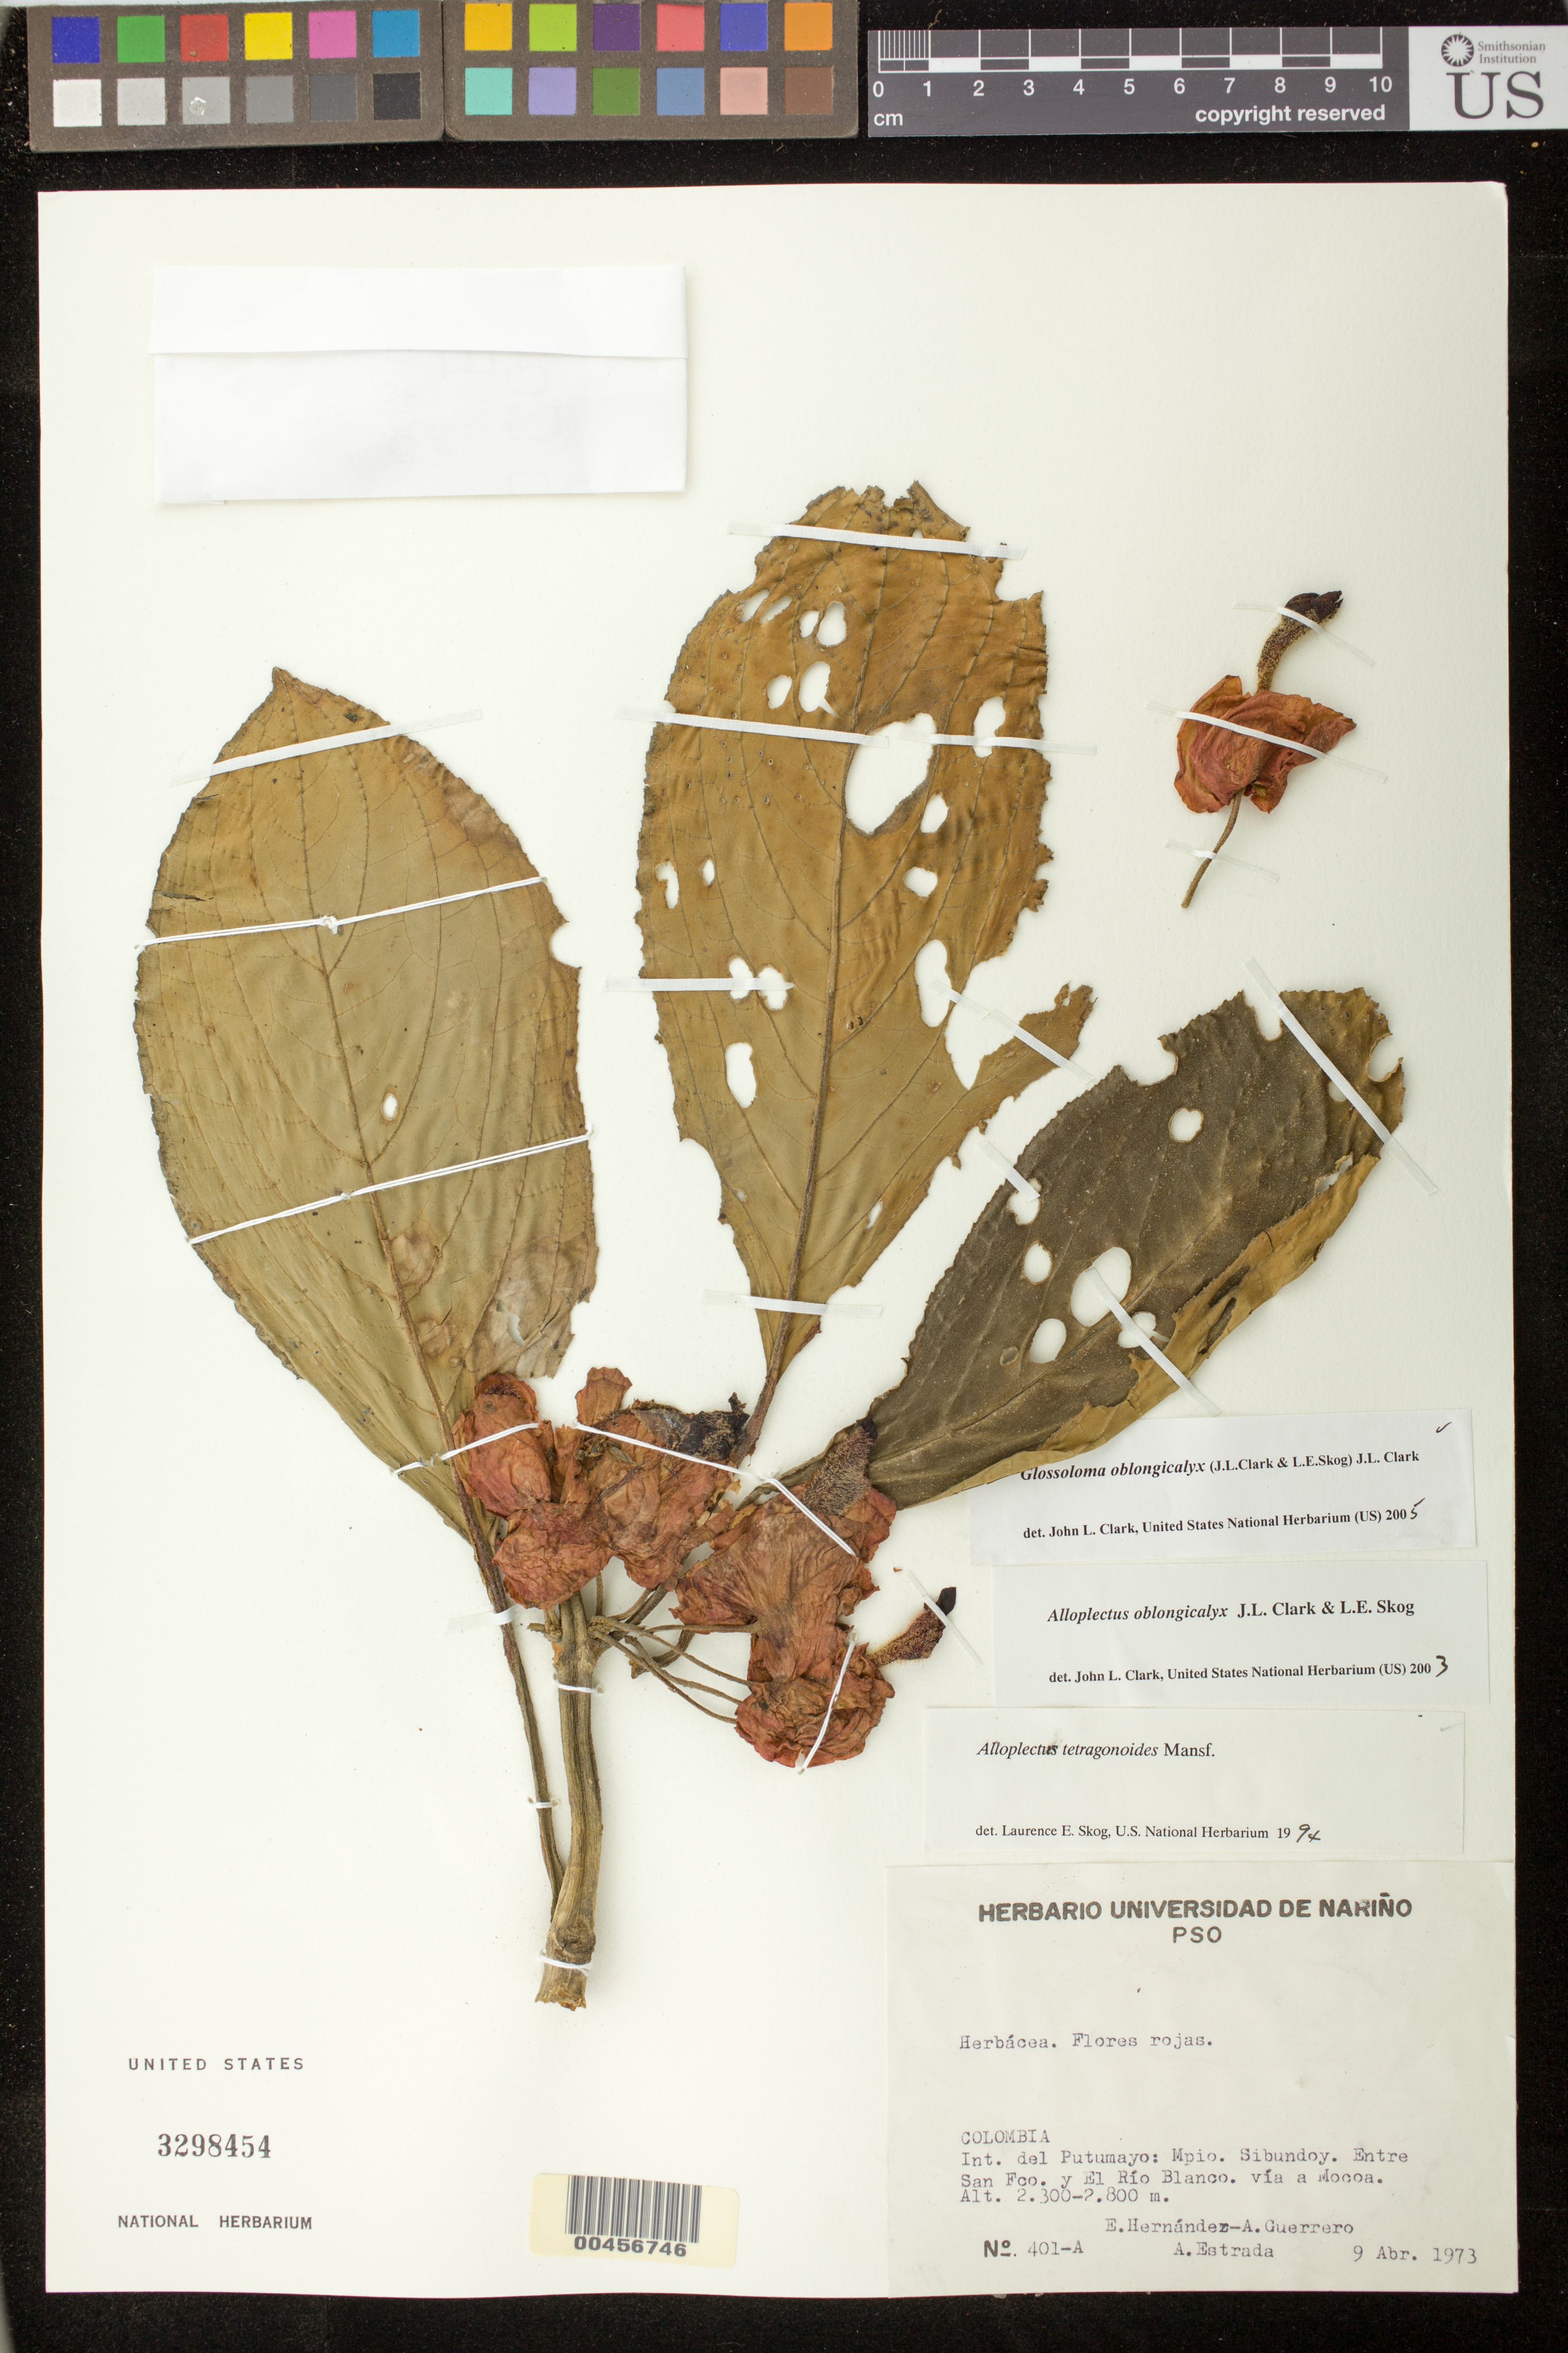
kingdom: Plantae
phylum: Tracheophyta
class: Magnoliopsida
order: Lamiales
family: Gesneriaceae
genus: Glossoloma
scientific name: Glossoloma oblongicalyx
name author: (J.L. Clark & L.E. Skog) J.L. Clark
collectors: E. Hernández, A. Guerrero & A. Estrada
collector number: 401 A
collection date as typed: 09 Apr 1973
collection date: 1973-04-09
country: Colombia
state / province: Putumayo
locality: Mpio. Sibundoy, entre San Fco. y El Río Blanco, vía a Mocoa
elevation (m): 2300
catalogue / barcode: US 3298454